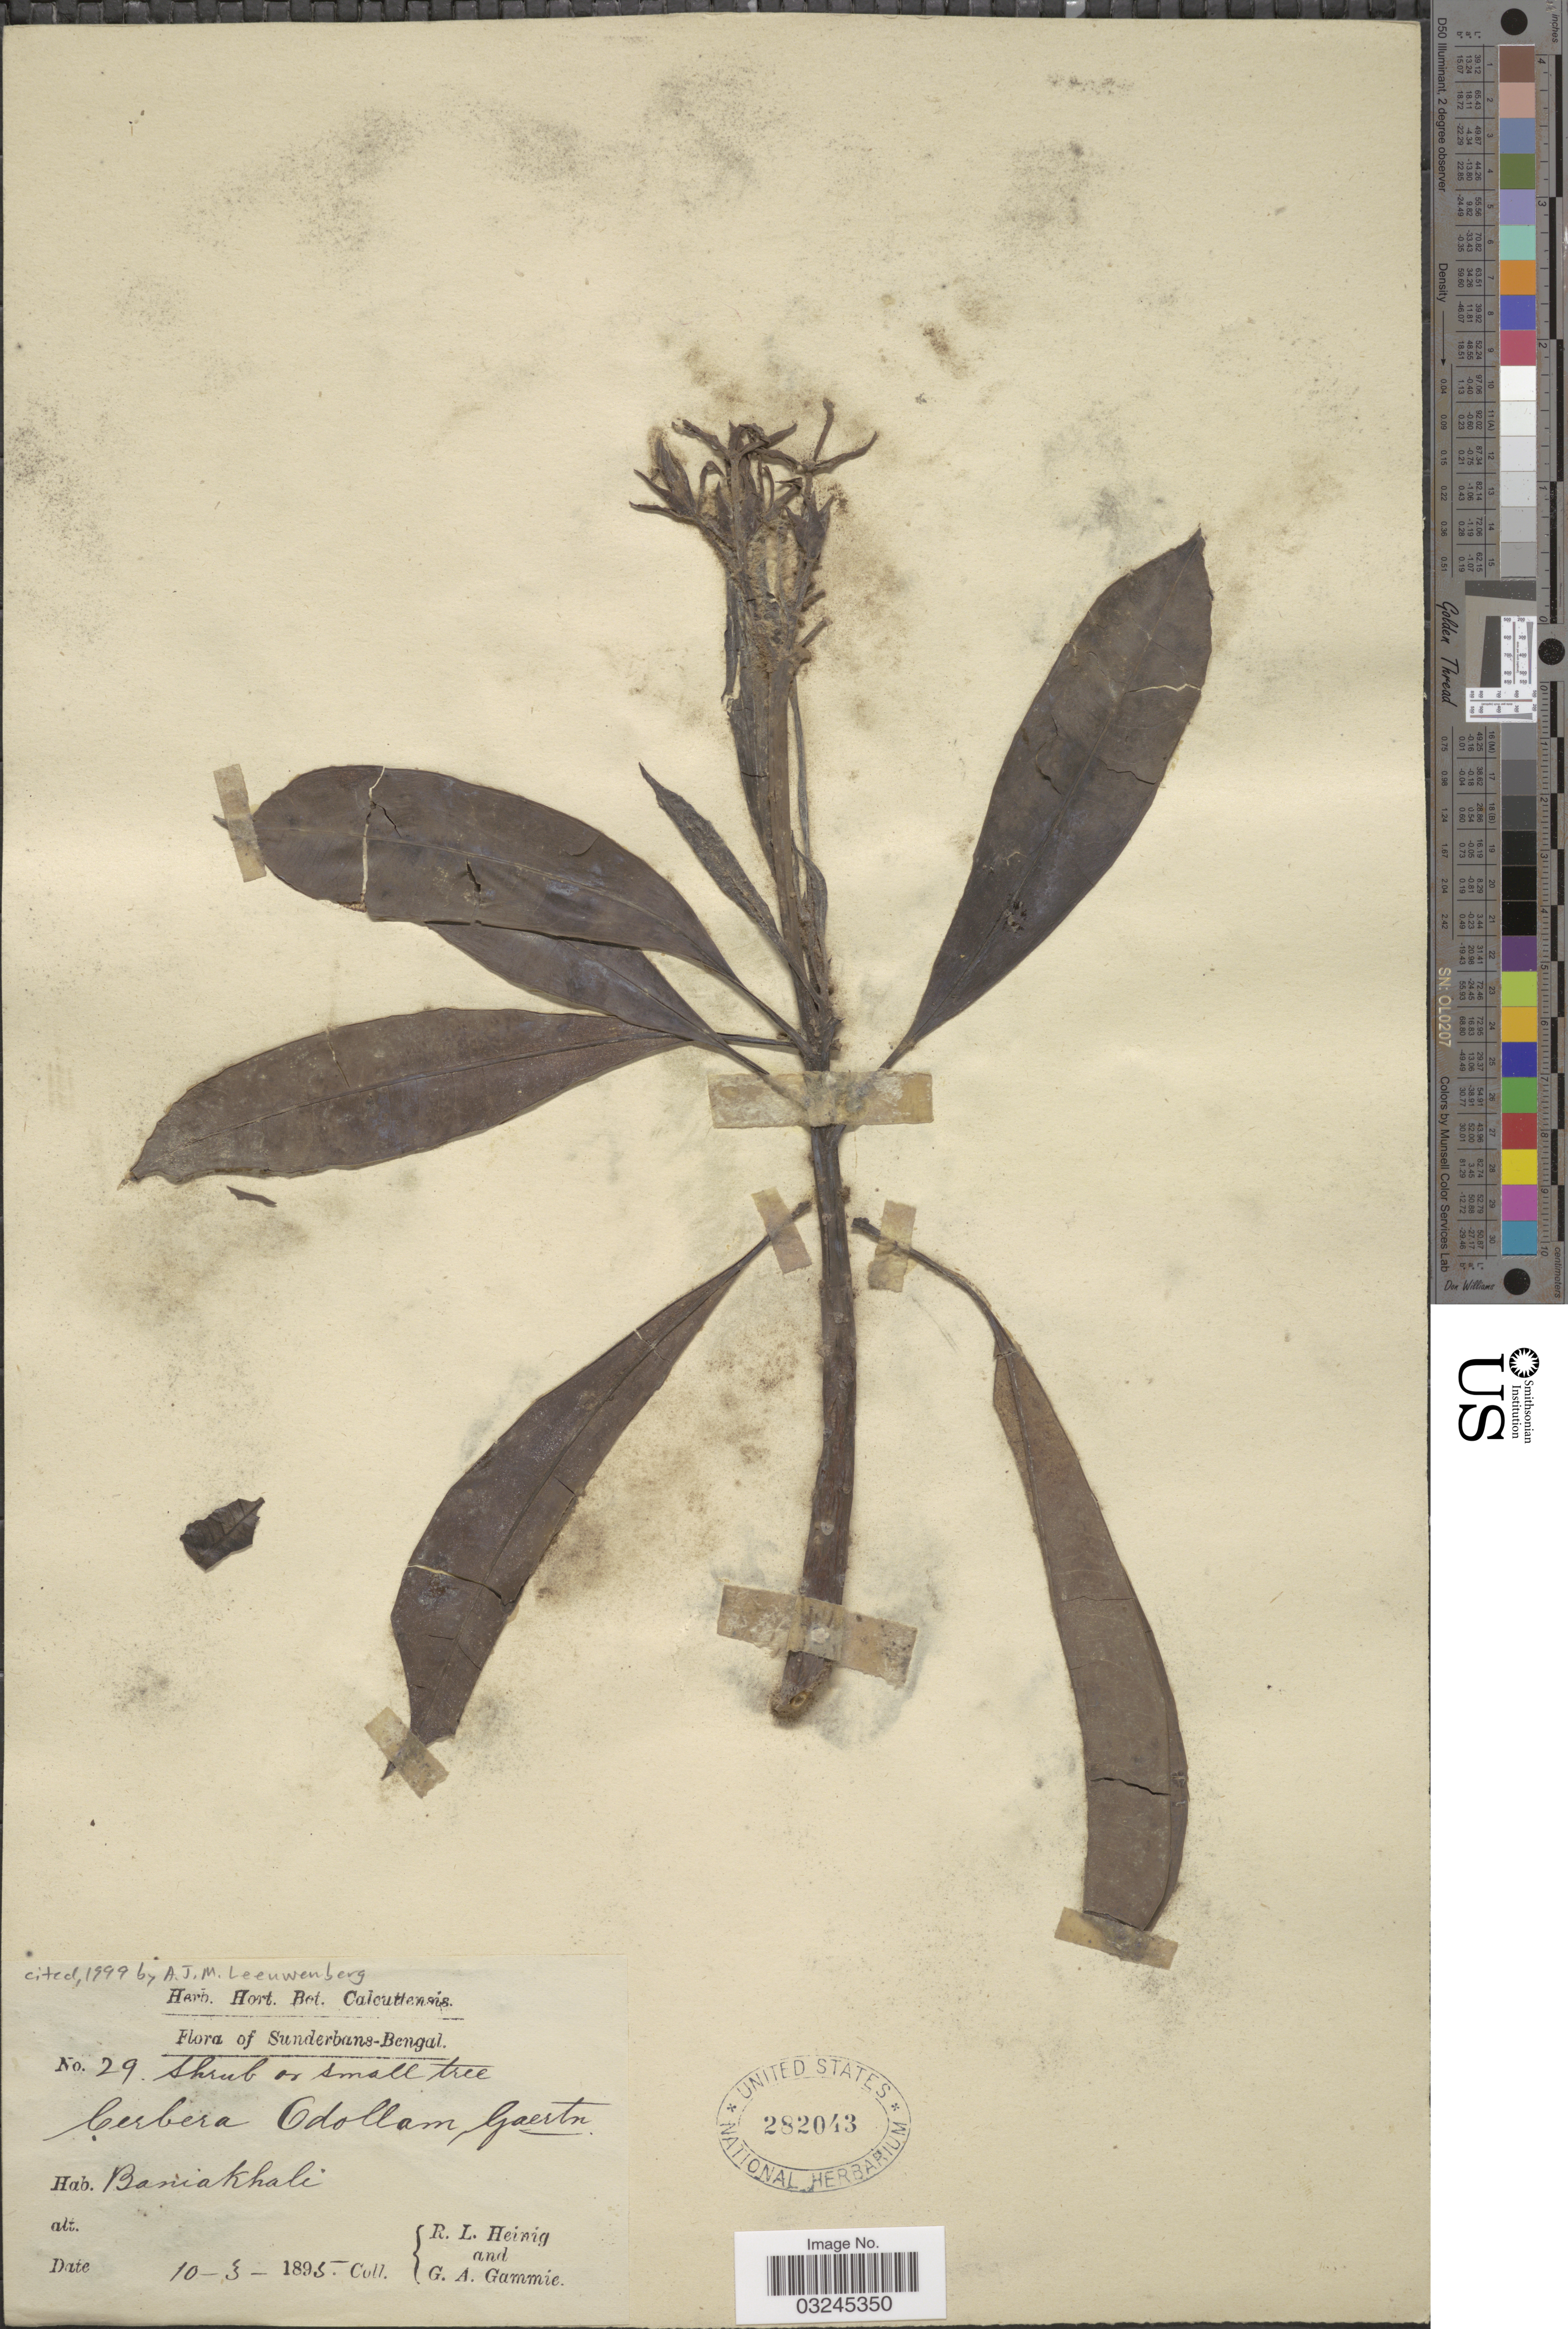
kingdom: Plantae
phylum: Tracheophyta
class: Magnoliopsida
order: Gentianales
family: Apocynaceae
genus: Cerbera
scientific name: Cerbera odollam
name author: Gaertn.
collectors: R. Heinig & G. Gammie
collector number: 29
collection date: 1895-03-10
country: India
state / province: West Bengal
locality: Sunderbans-Bengal. Baniakhali.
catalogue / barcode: US 282043